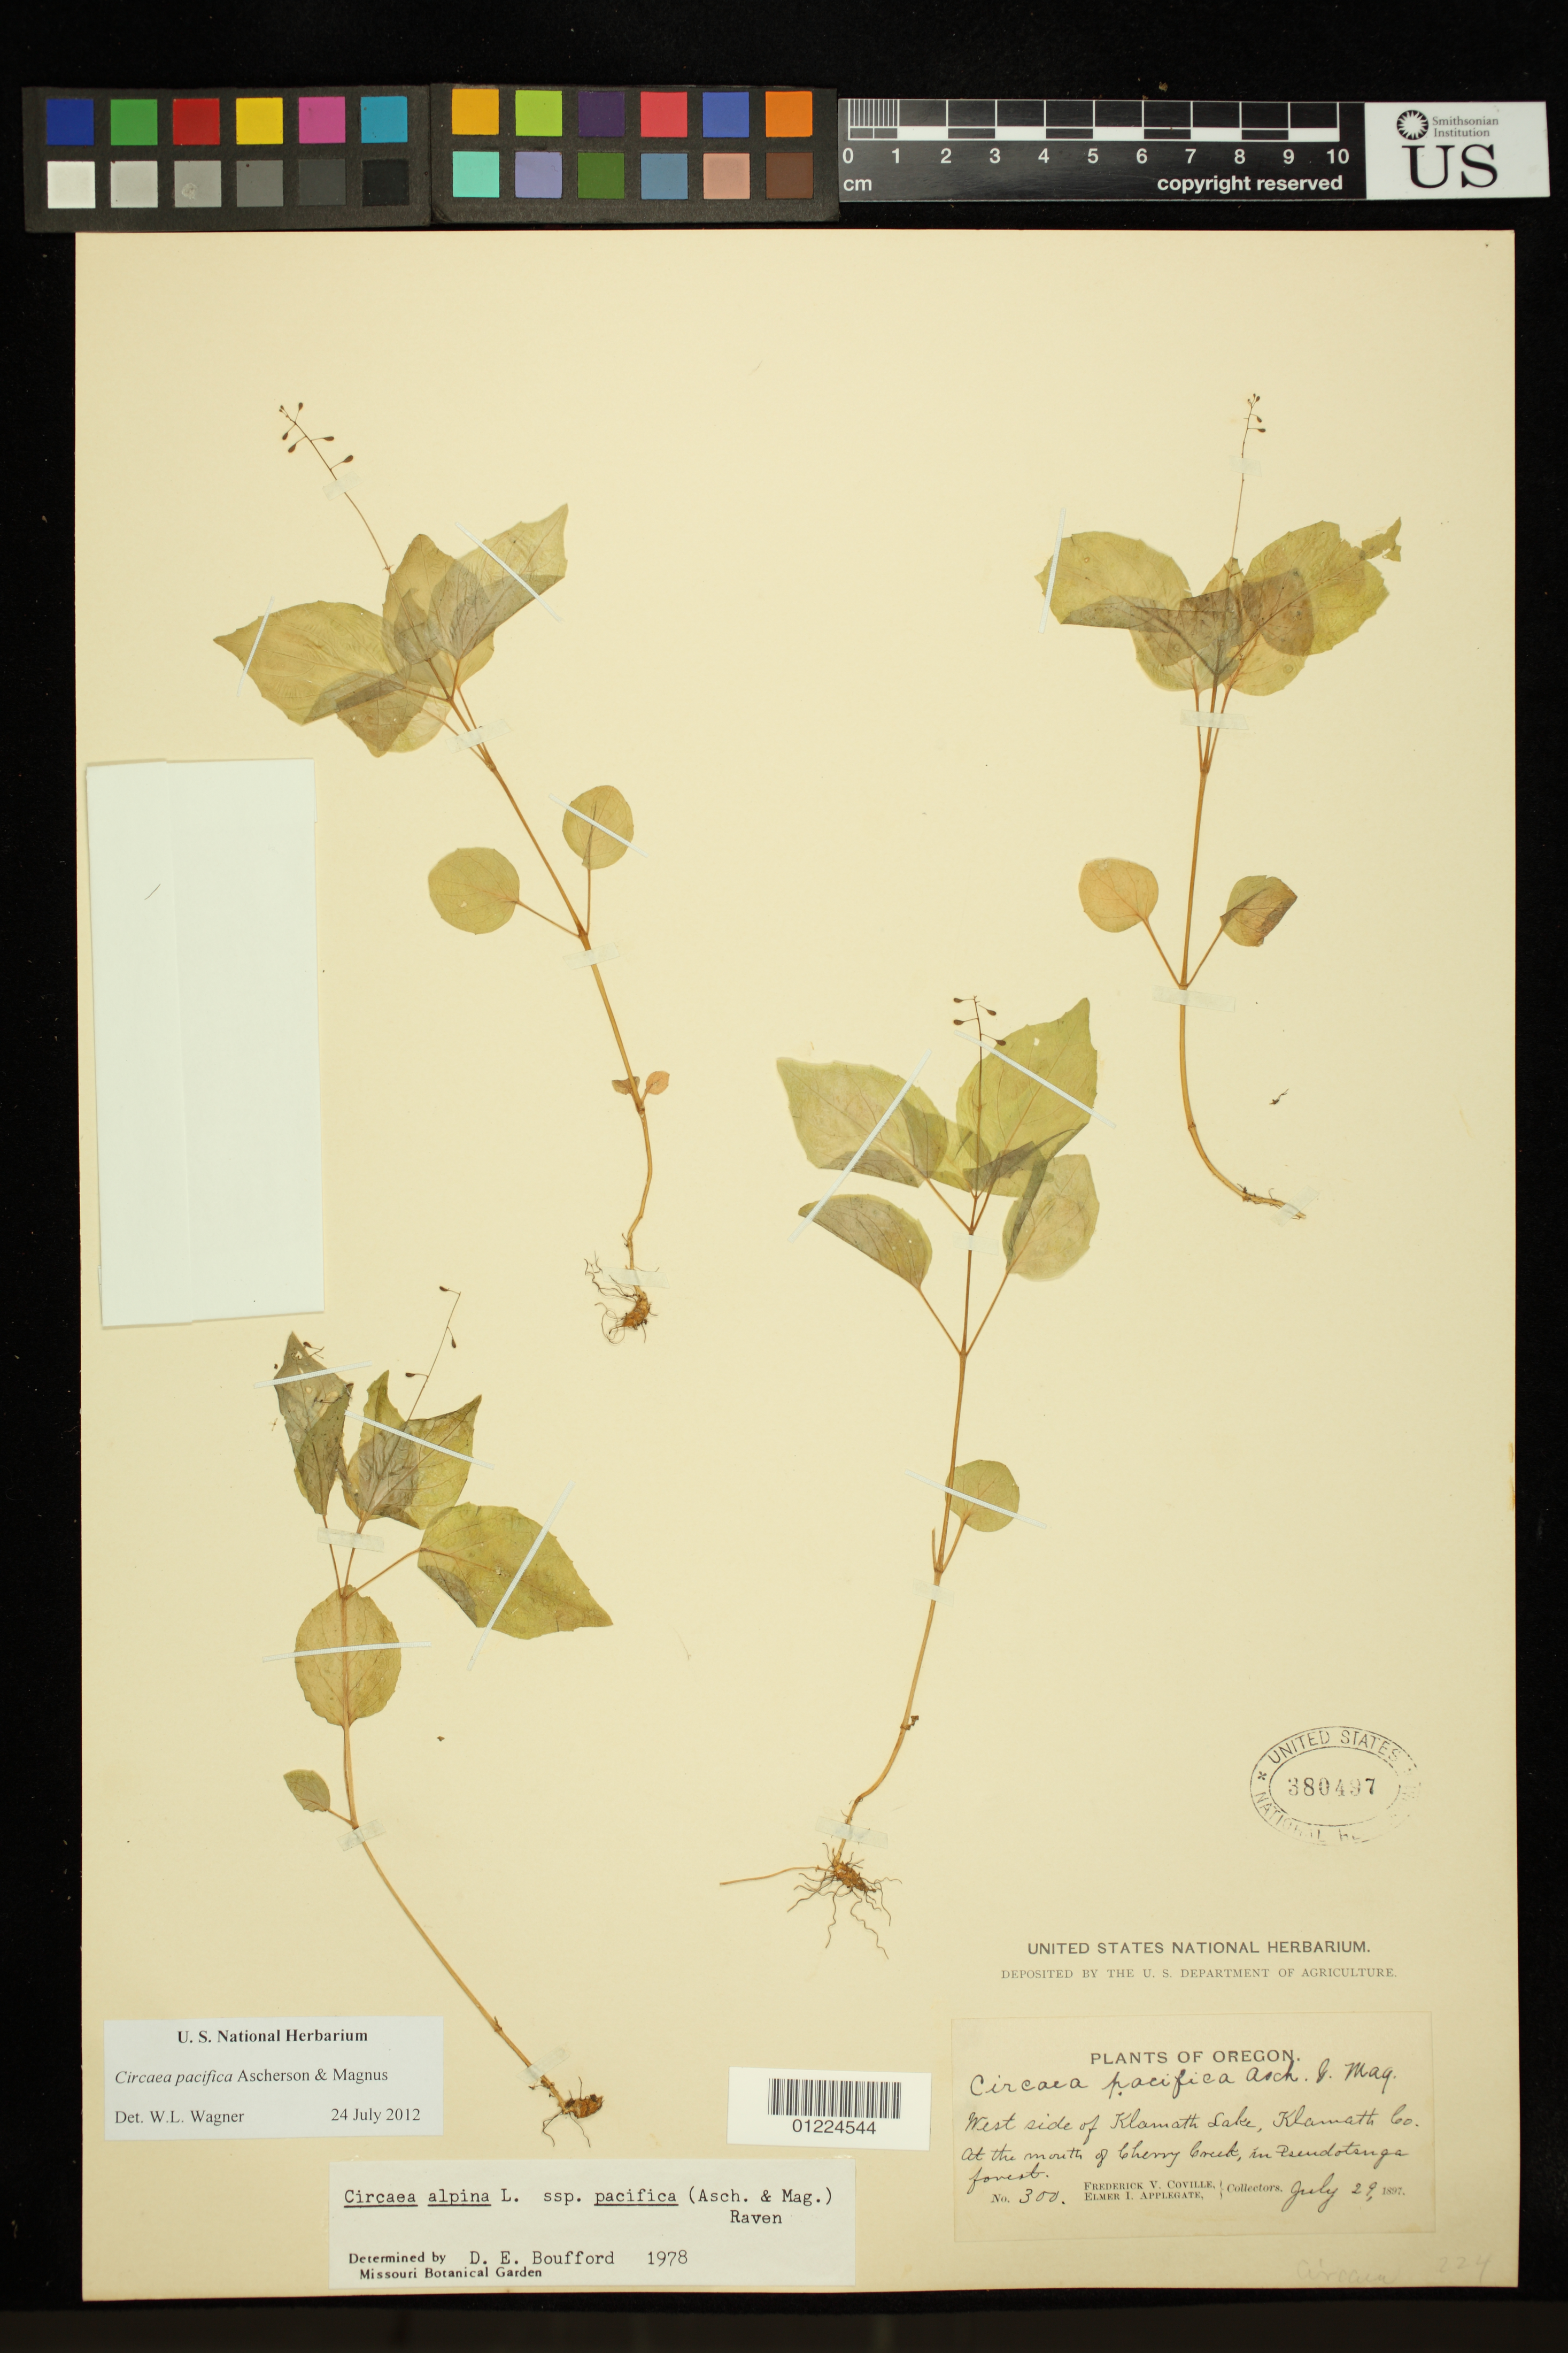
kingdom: Plantae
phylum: Tracheophyta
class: Magnoliopsida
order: Myrtales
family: Onagraceae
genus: Circaea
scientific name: Circaea pacifica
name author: Asch. & Magnus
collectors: F. V. Coville & E. I. Applegate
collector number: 300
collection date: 1897-07-29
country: United States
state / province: Oregon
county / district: Klamath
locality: west side of Klamath Lake, at the mouth of Cherry Creek, in Pseudotsuga forest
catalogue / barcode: US 380497